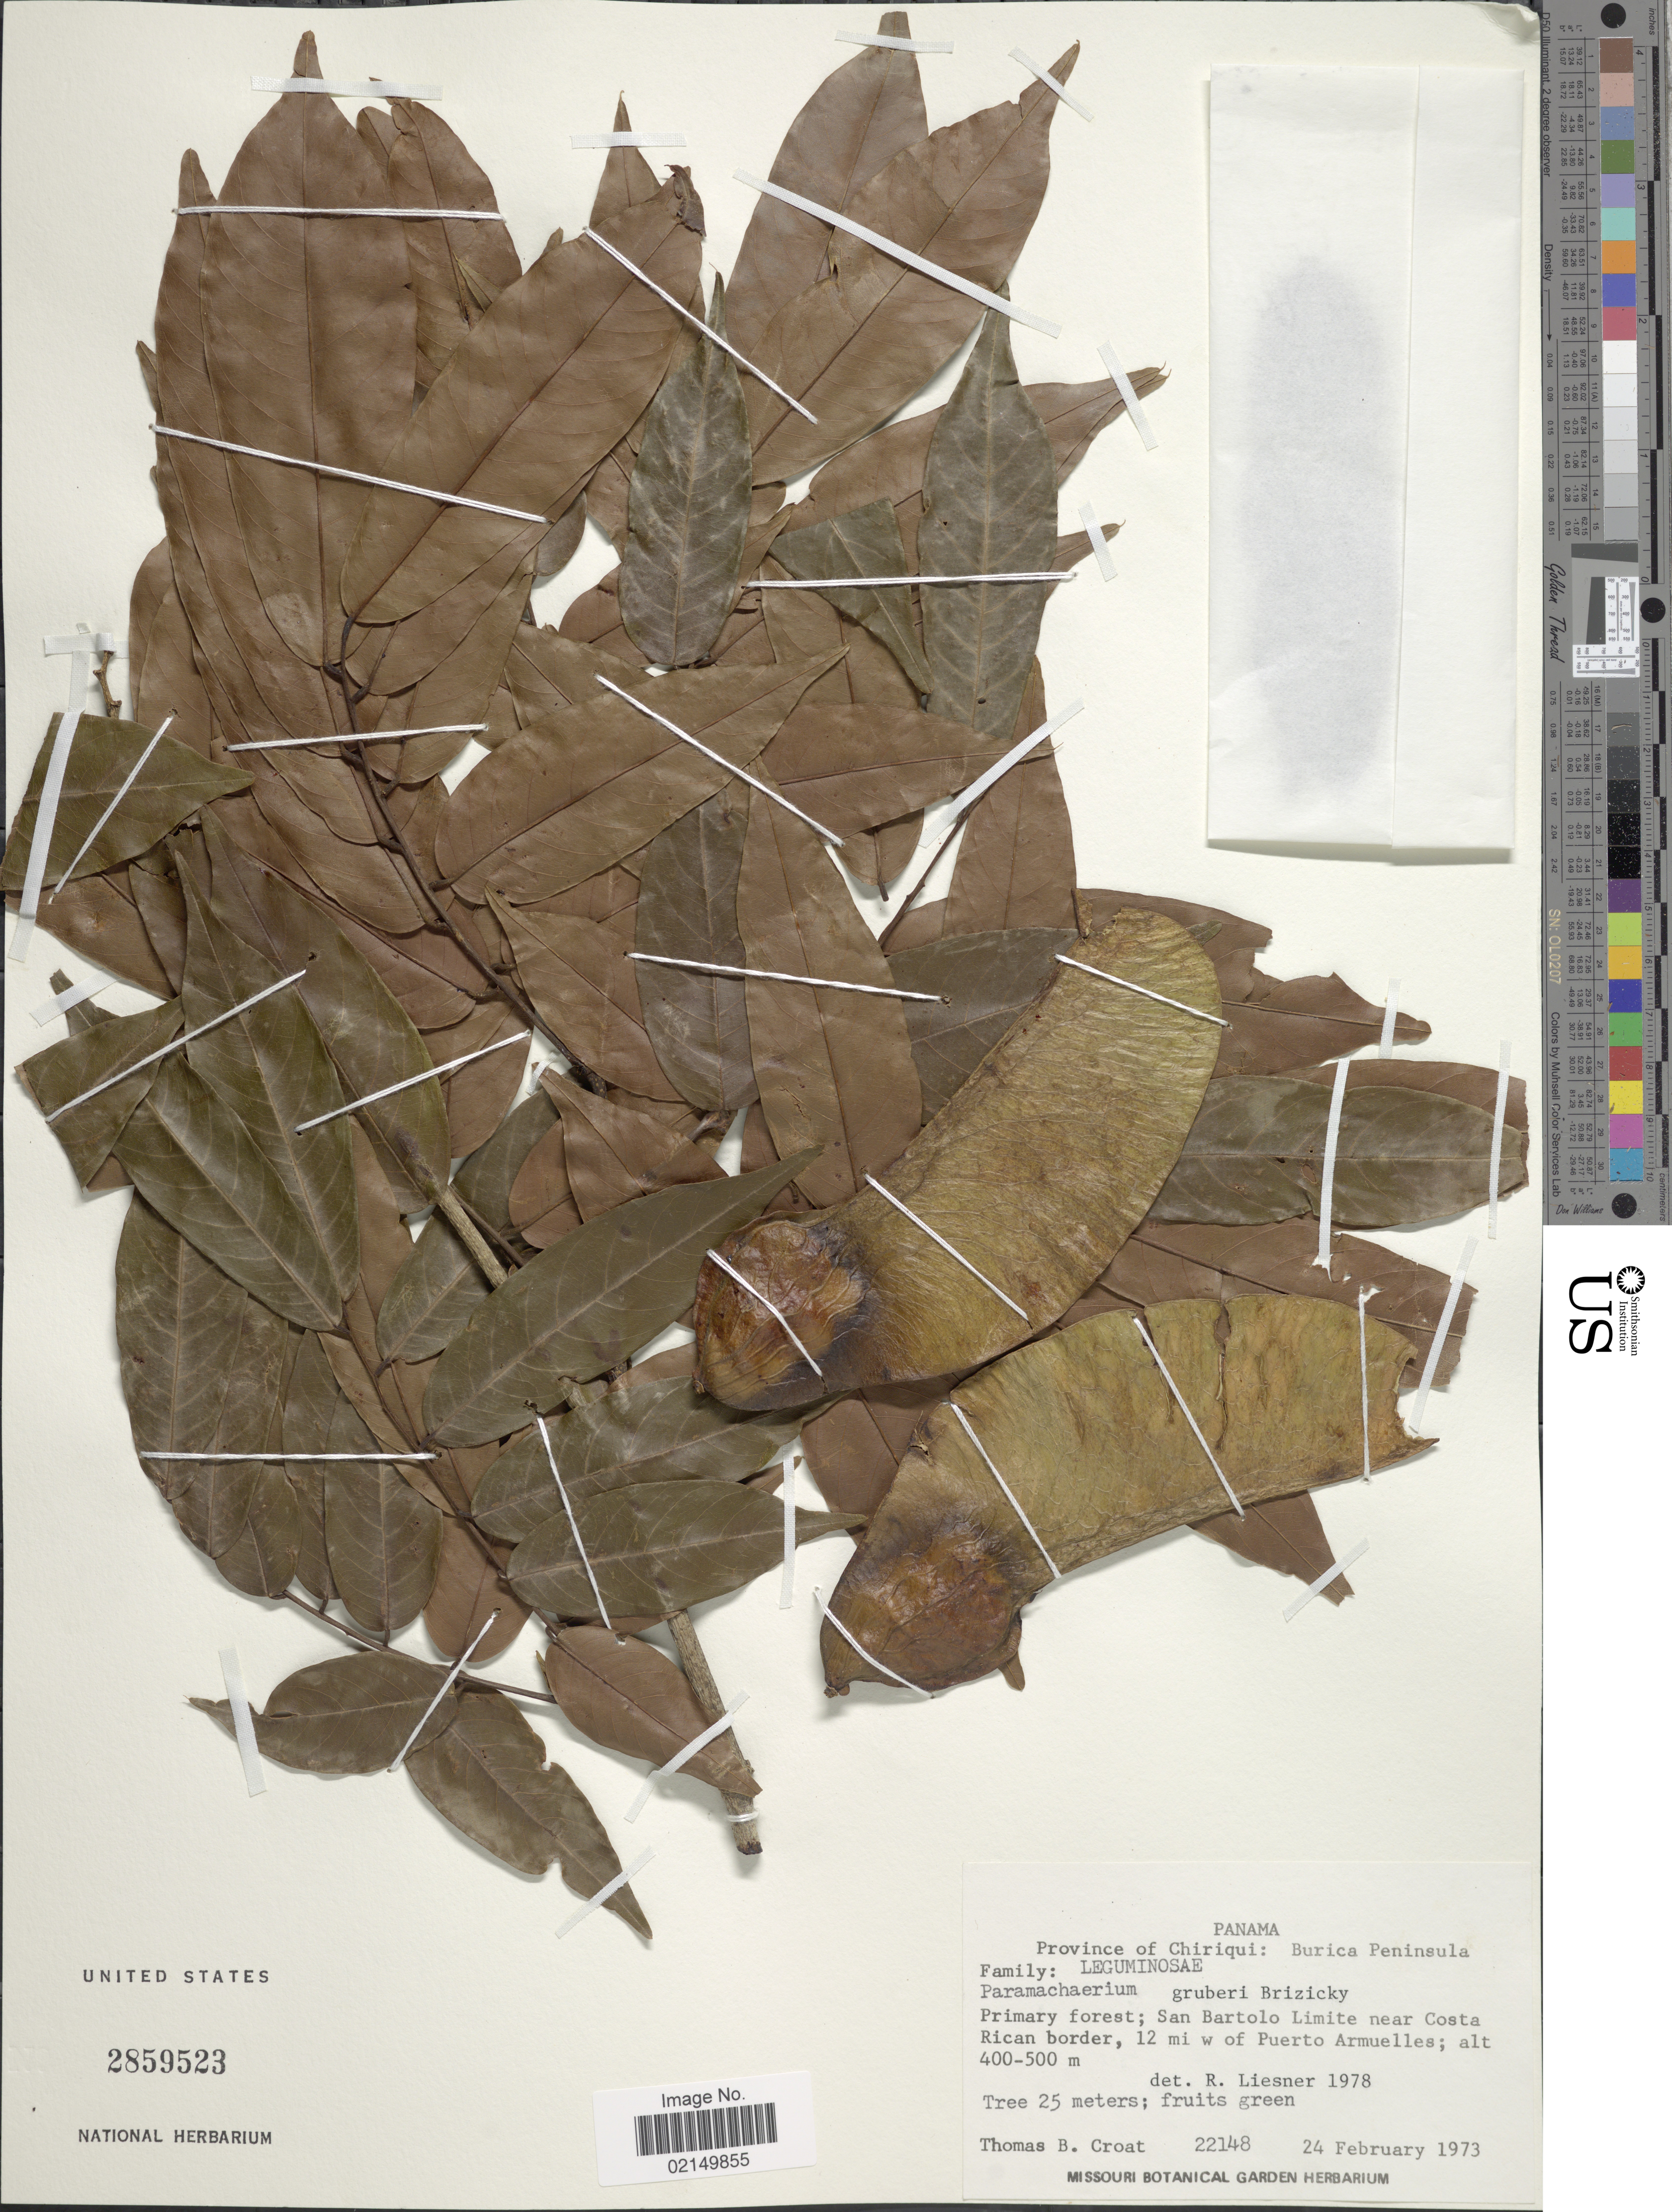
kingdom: Plantae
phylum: Tracheophyta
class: Magnoliopsida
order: Fabales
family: Fabaceae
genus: Paramachaerium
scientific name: Paramachaerium gruberi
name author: Brizicky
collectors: T. B. Croat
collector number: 22148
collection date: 1973-02-24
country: Panama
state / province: Chiriqui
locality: Burica Peninsula, Primary forest; San Bartolo Limite near Costa Rican border, 12 mi w of Puerto Armuelles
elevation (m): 400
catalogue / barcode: US 2859523